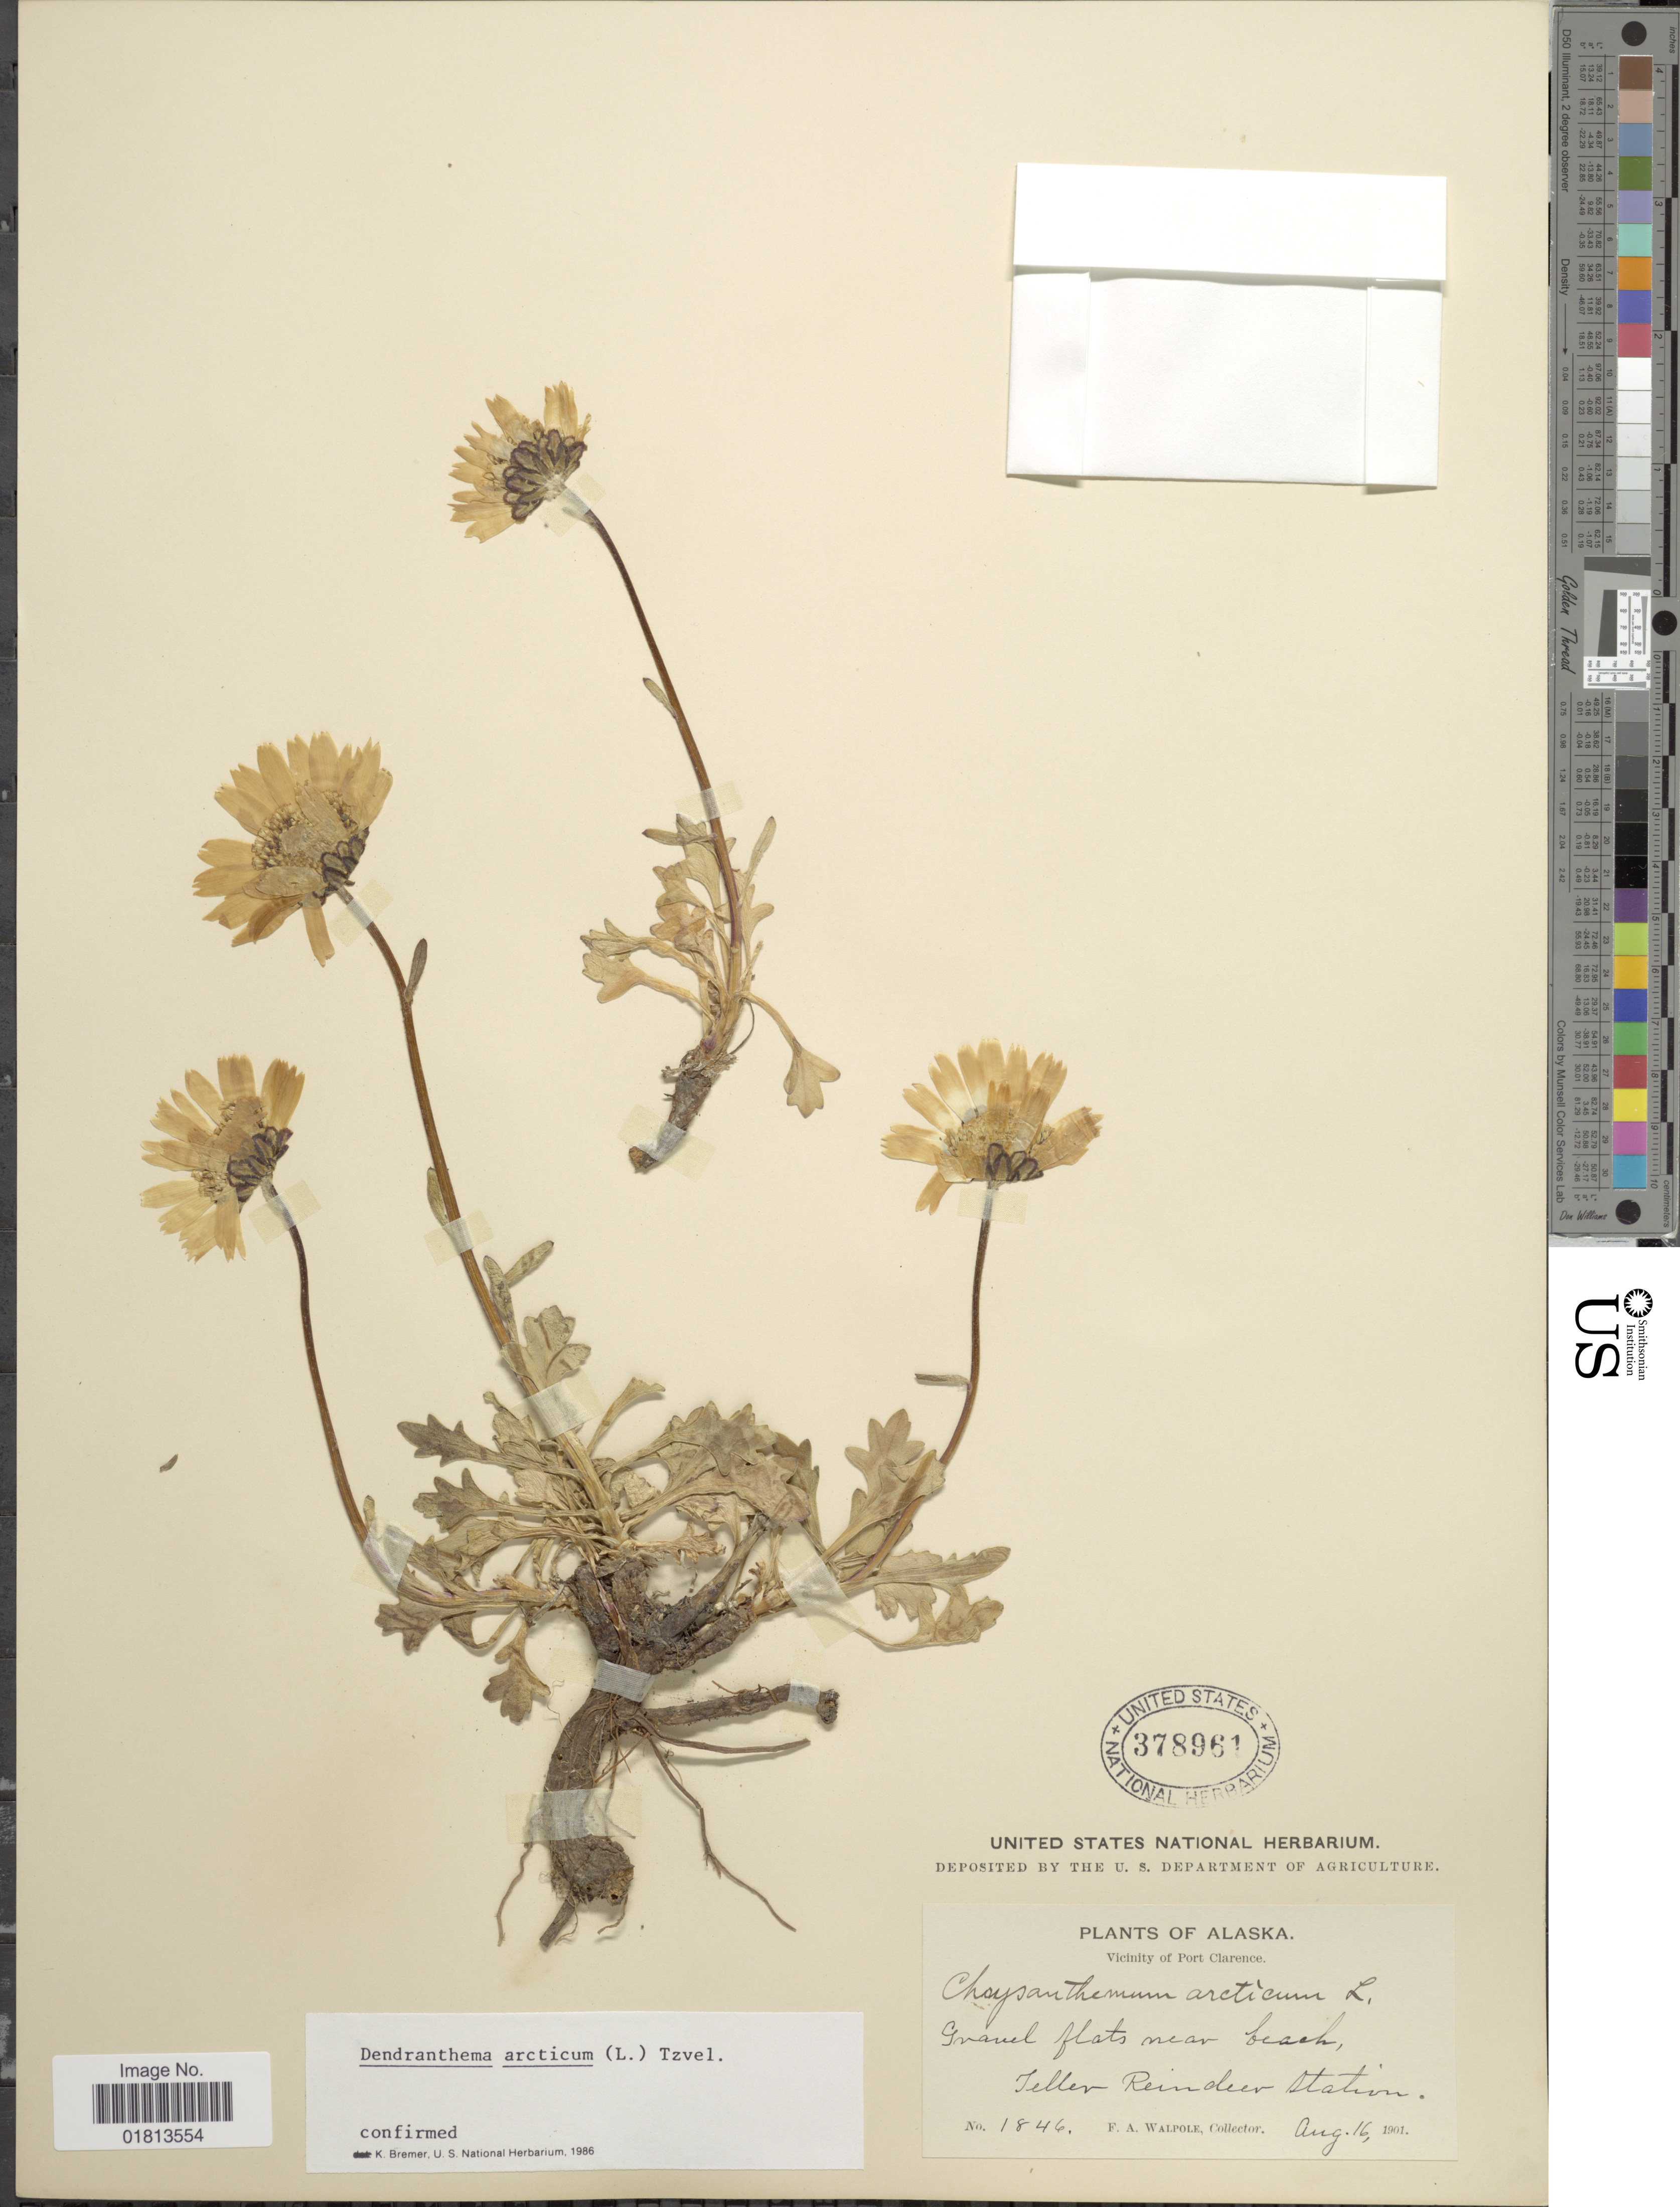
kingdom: Plantae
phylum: Tracheophyta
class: Magnoliopsida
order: Asterales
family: Asteraceae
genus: Dendranthema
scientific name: Dendranthema arcticum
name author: (L.) Tzvelev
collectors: F. Walpole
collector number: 1846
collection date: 1901-08-16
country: United States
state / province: Alaska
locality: Vicinity of Port Clarence, Gravel flats near beach, Teller Reindeer Station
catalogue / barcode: US 378961